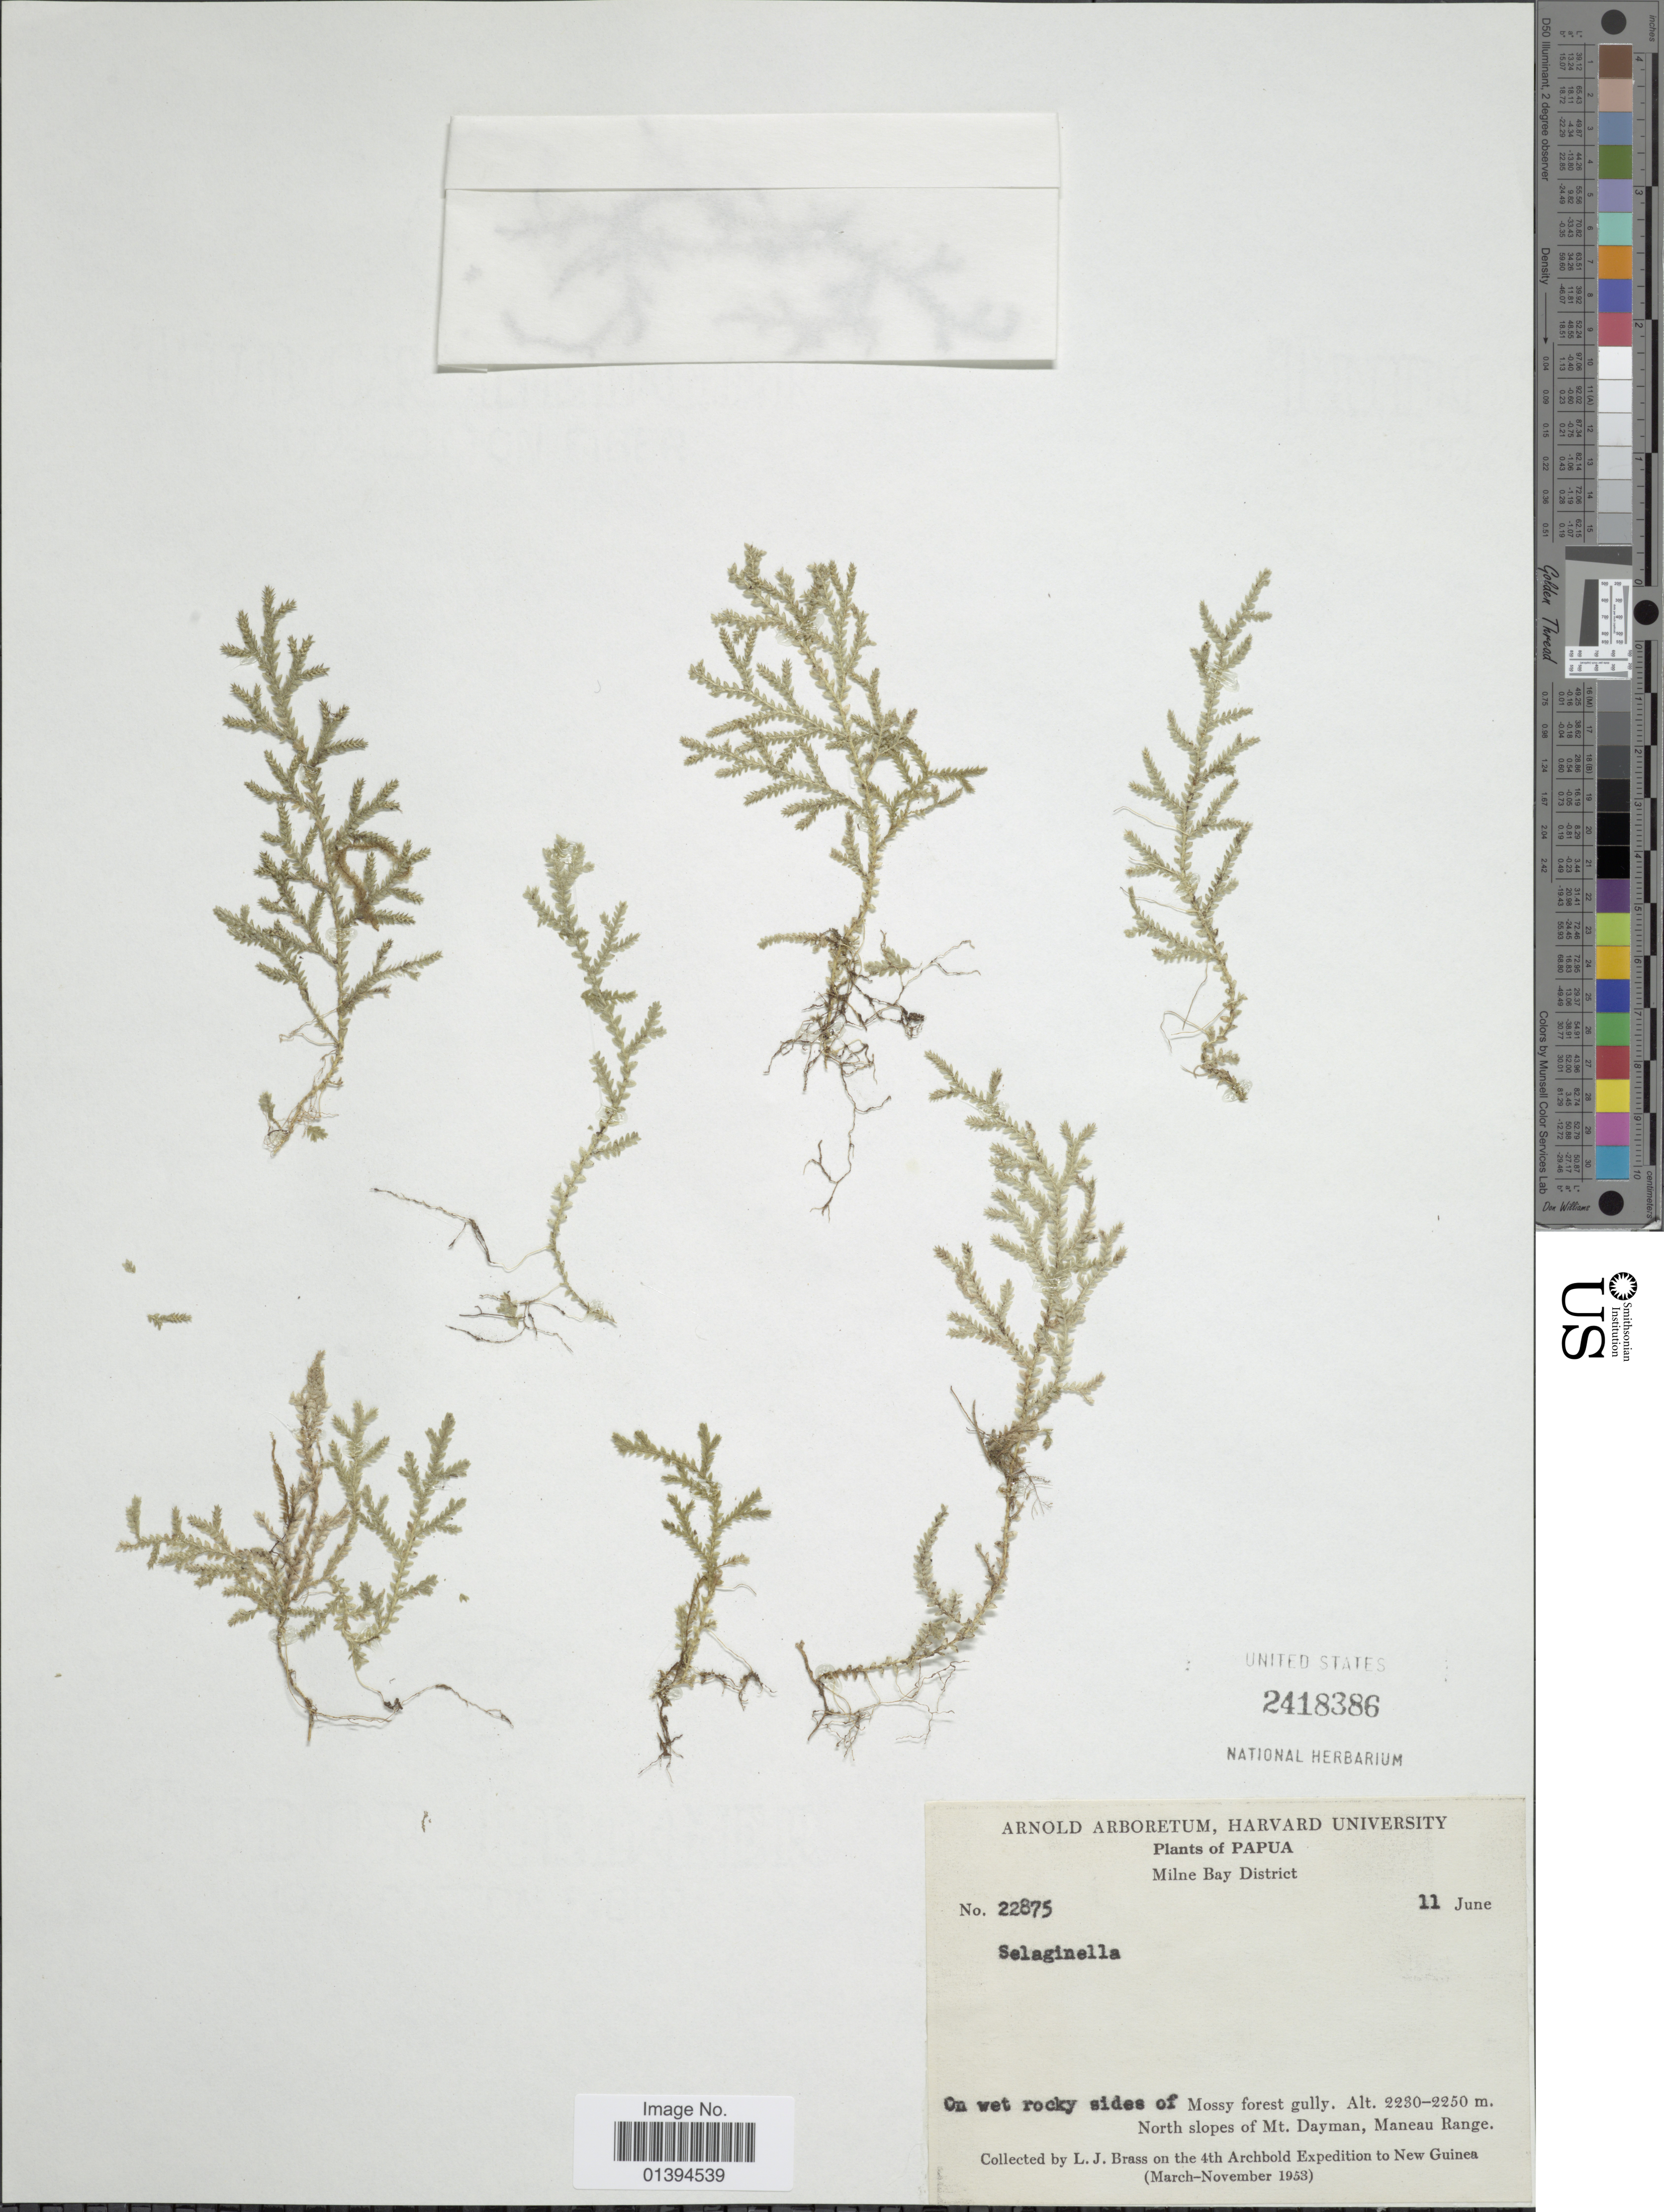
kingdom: Plantae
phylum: Tracheophyta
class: Lycopodiopsida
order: Selaginellales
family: Selaginellaceae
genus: Selaginella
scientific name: Selaginella sp.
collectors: L. J. Brass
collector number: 22875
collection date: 1953-06-11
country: Papua New Guinea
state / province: Milne Bay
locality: On wet rock sides of Mossy forest gully, north slopes of Mt. Dayman, Maneau Range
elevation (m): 2230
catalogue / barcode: US 22875